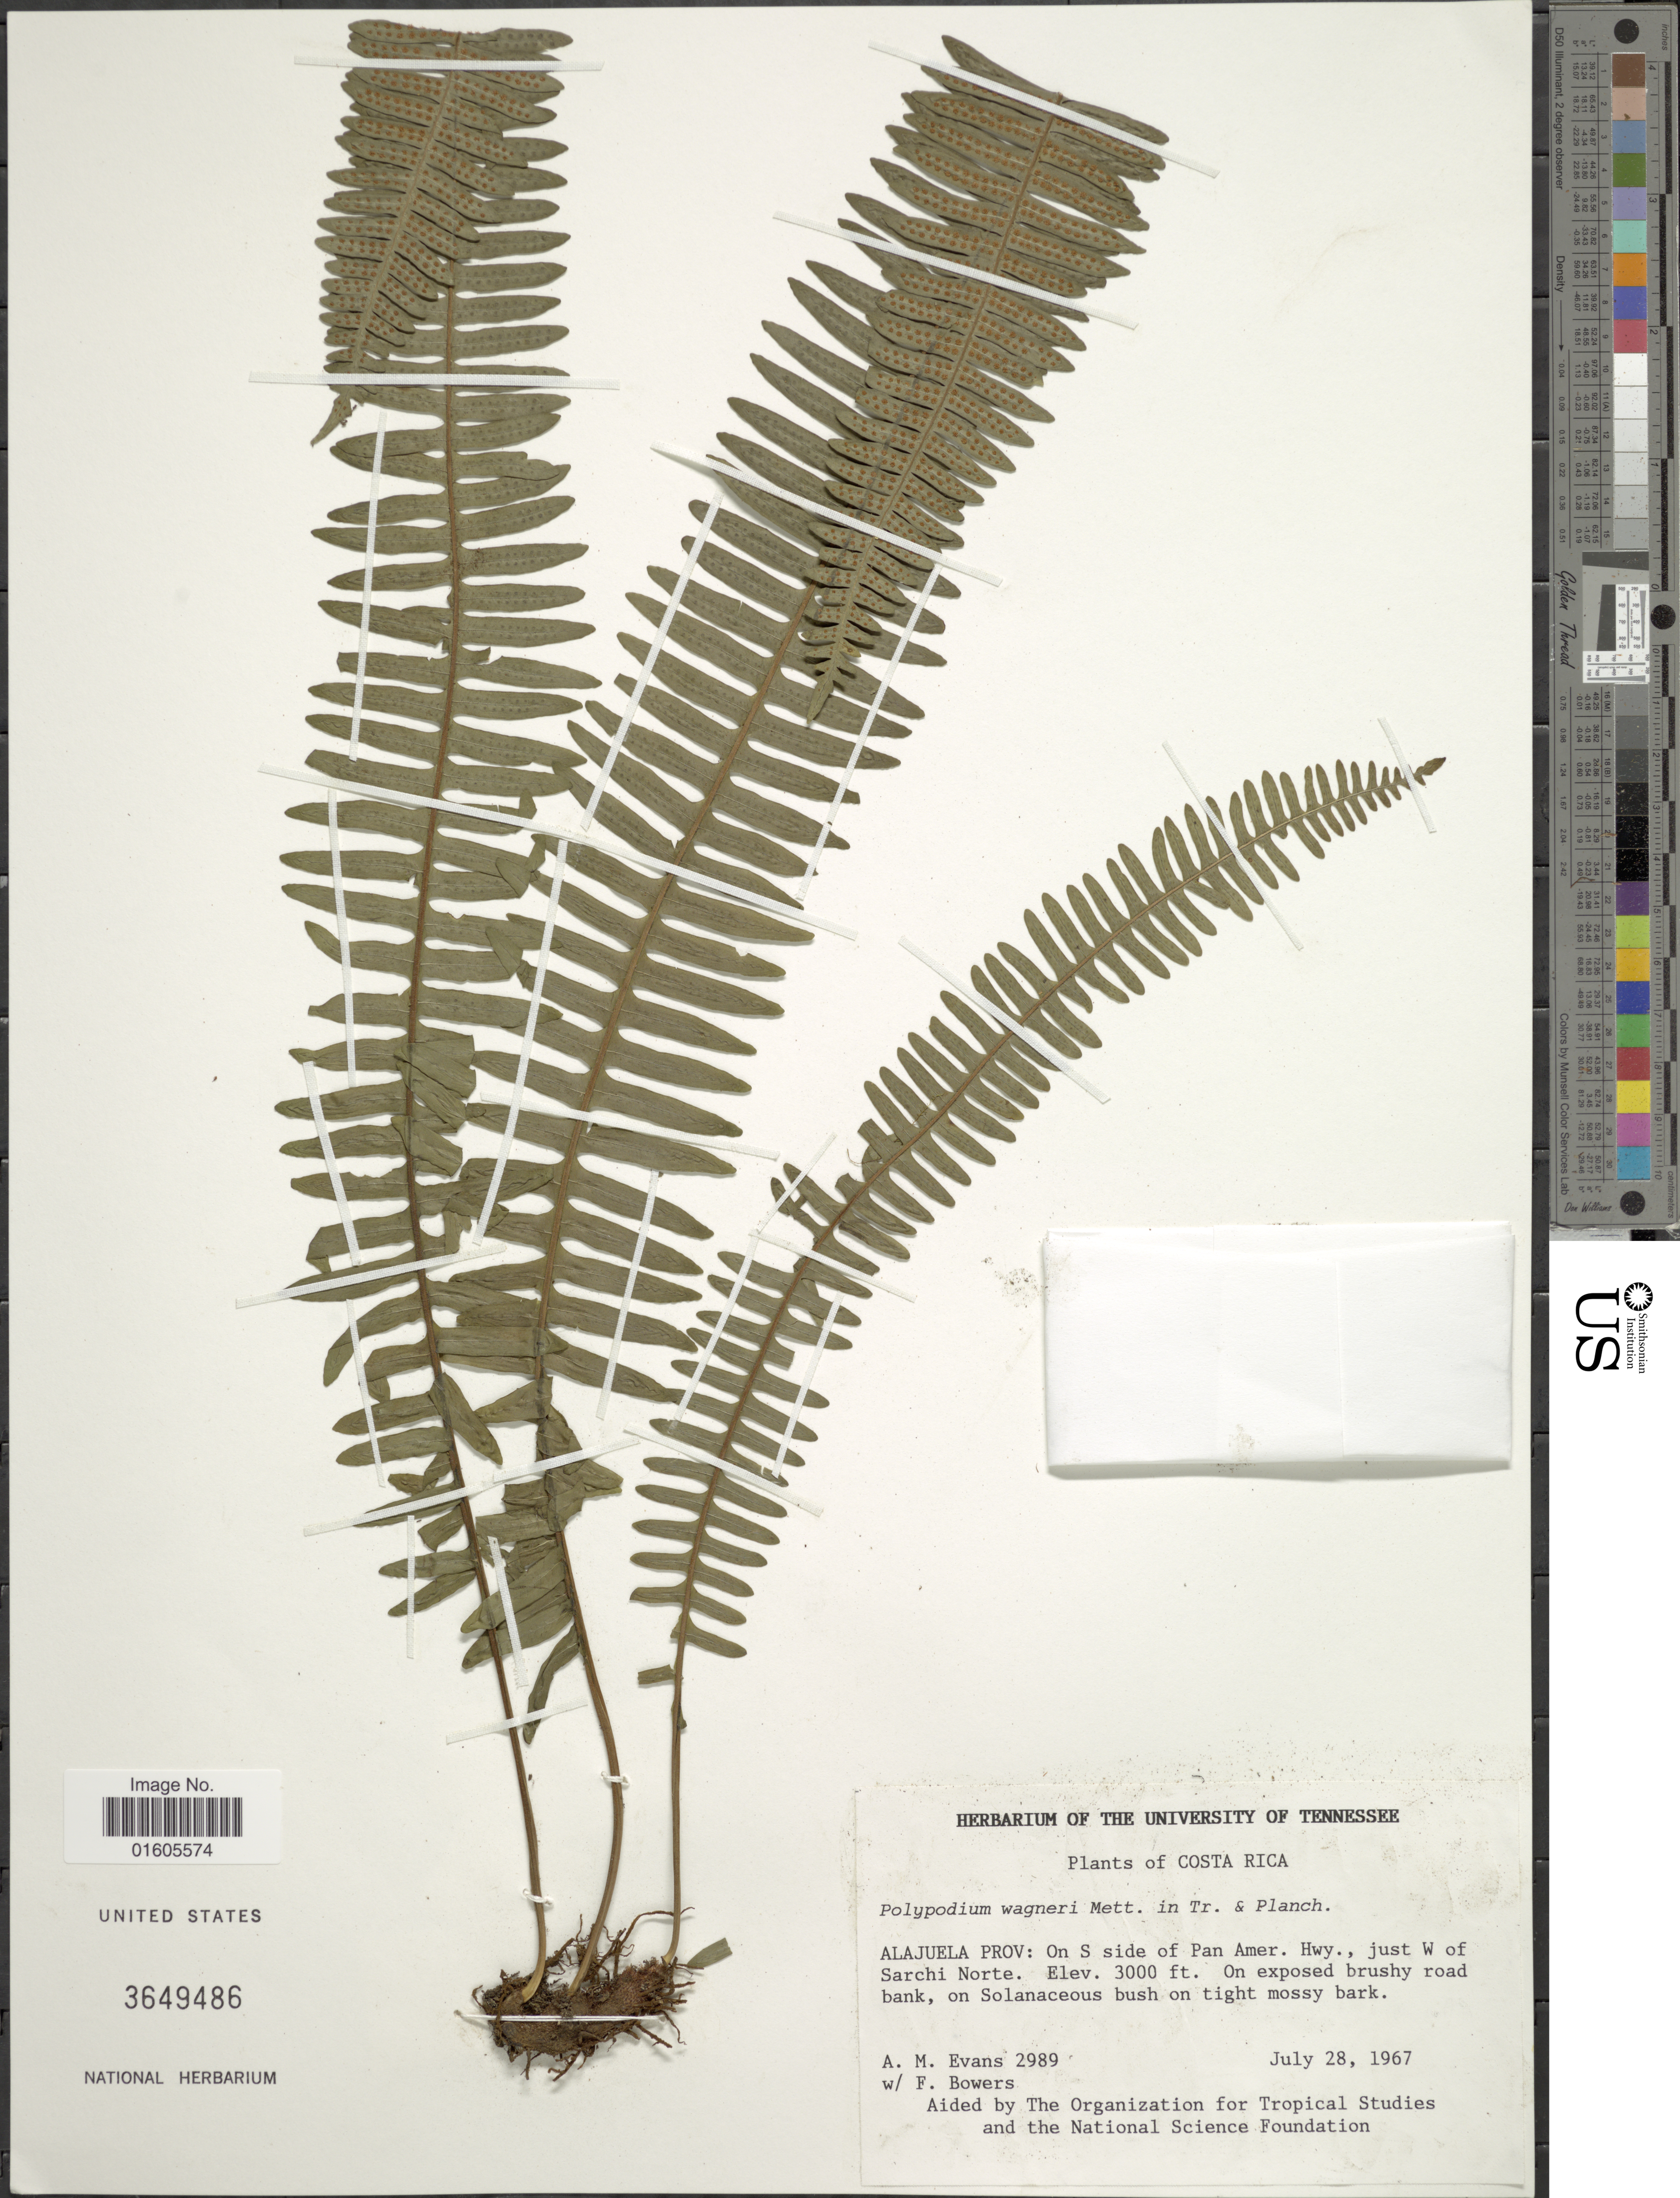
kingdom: Plantae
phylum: Tracheophyta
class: Polypodiopsida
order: Polypodiales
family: Polypodiaceae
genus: Serpocaulon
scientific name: Serpocaulon wagneri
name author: (Mett.) A.R. Sm.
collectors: A. M. Evans & F. Bowers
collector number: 2989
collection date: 1967-07-28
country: Costa Rica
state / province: Alajuela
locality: On S side of Pan Amer. Hwy., just W of Sarchi Norte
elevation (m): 914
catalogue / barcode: US 3649486